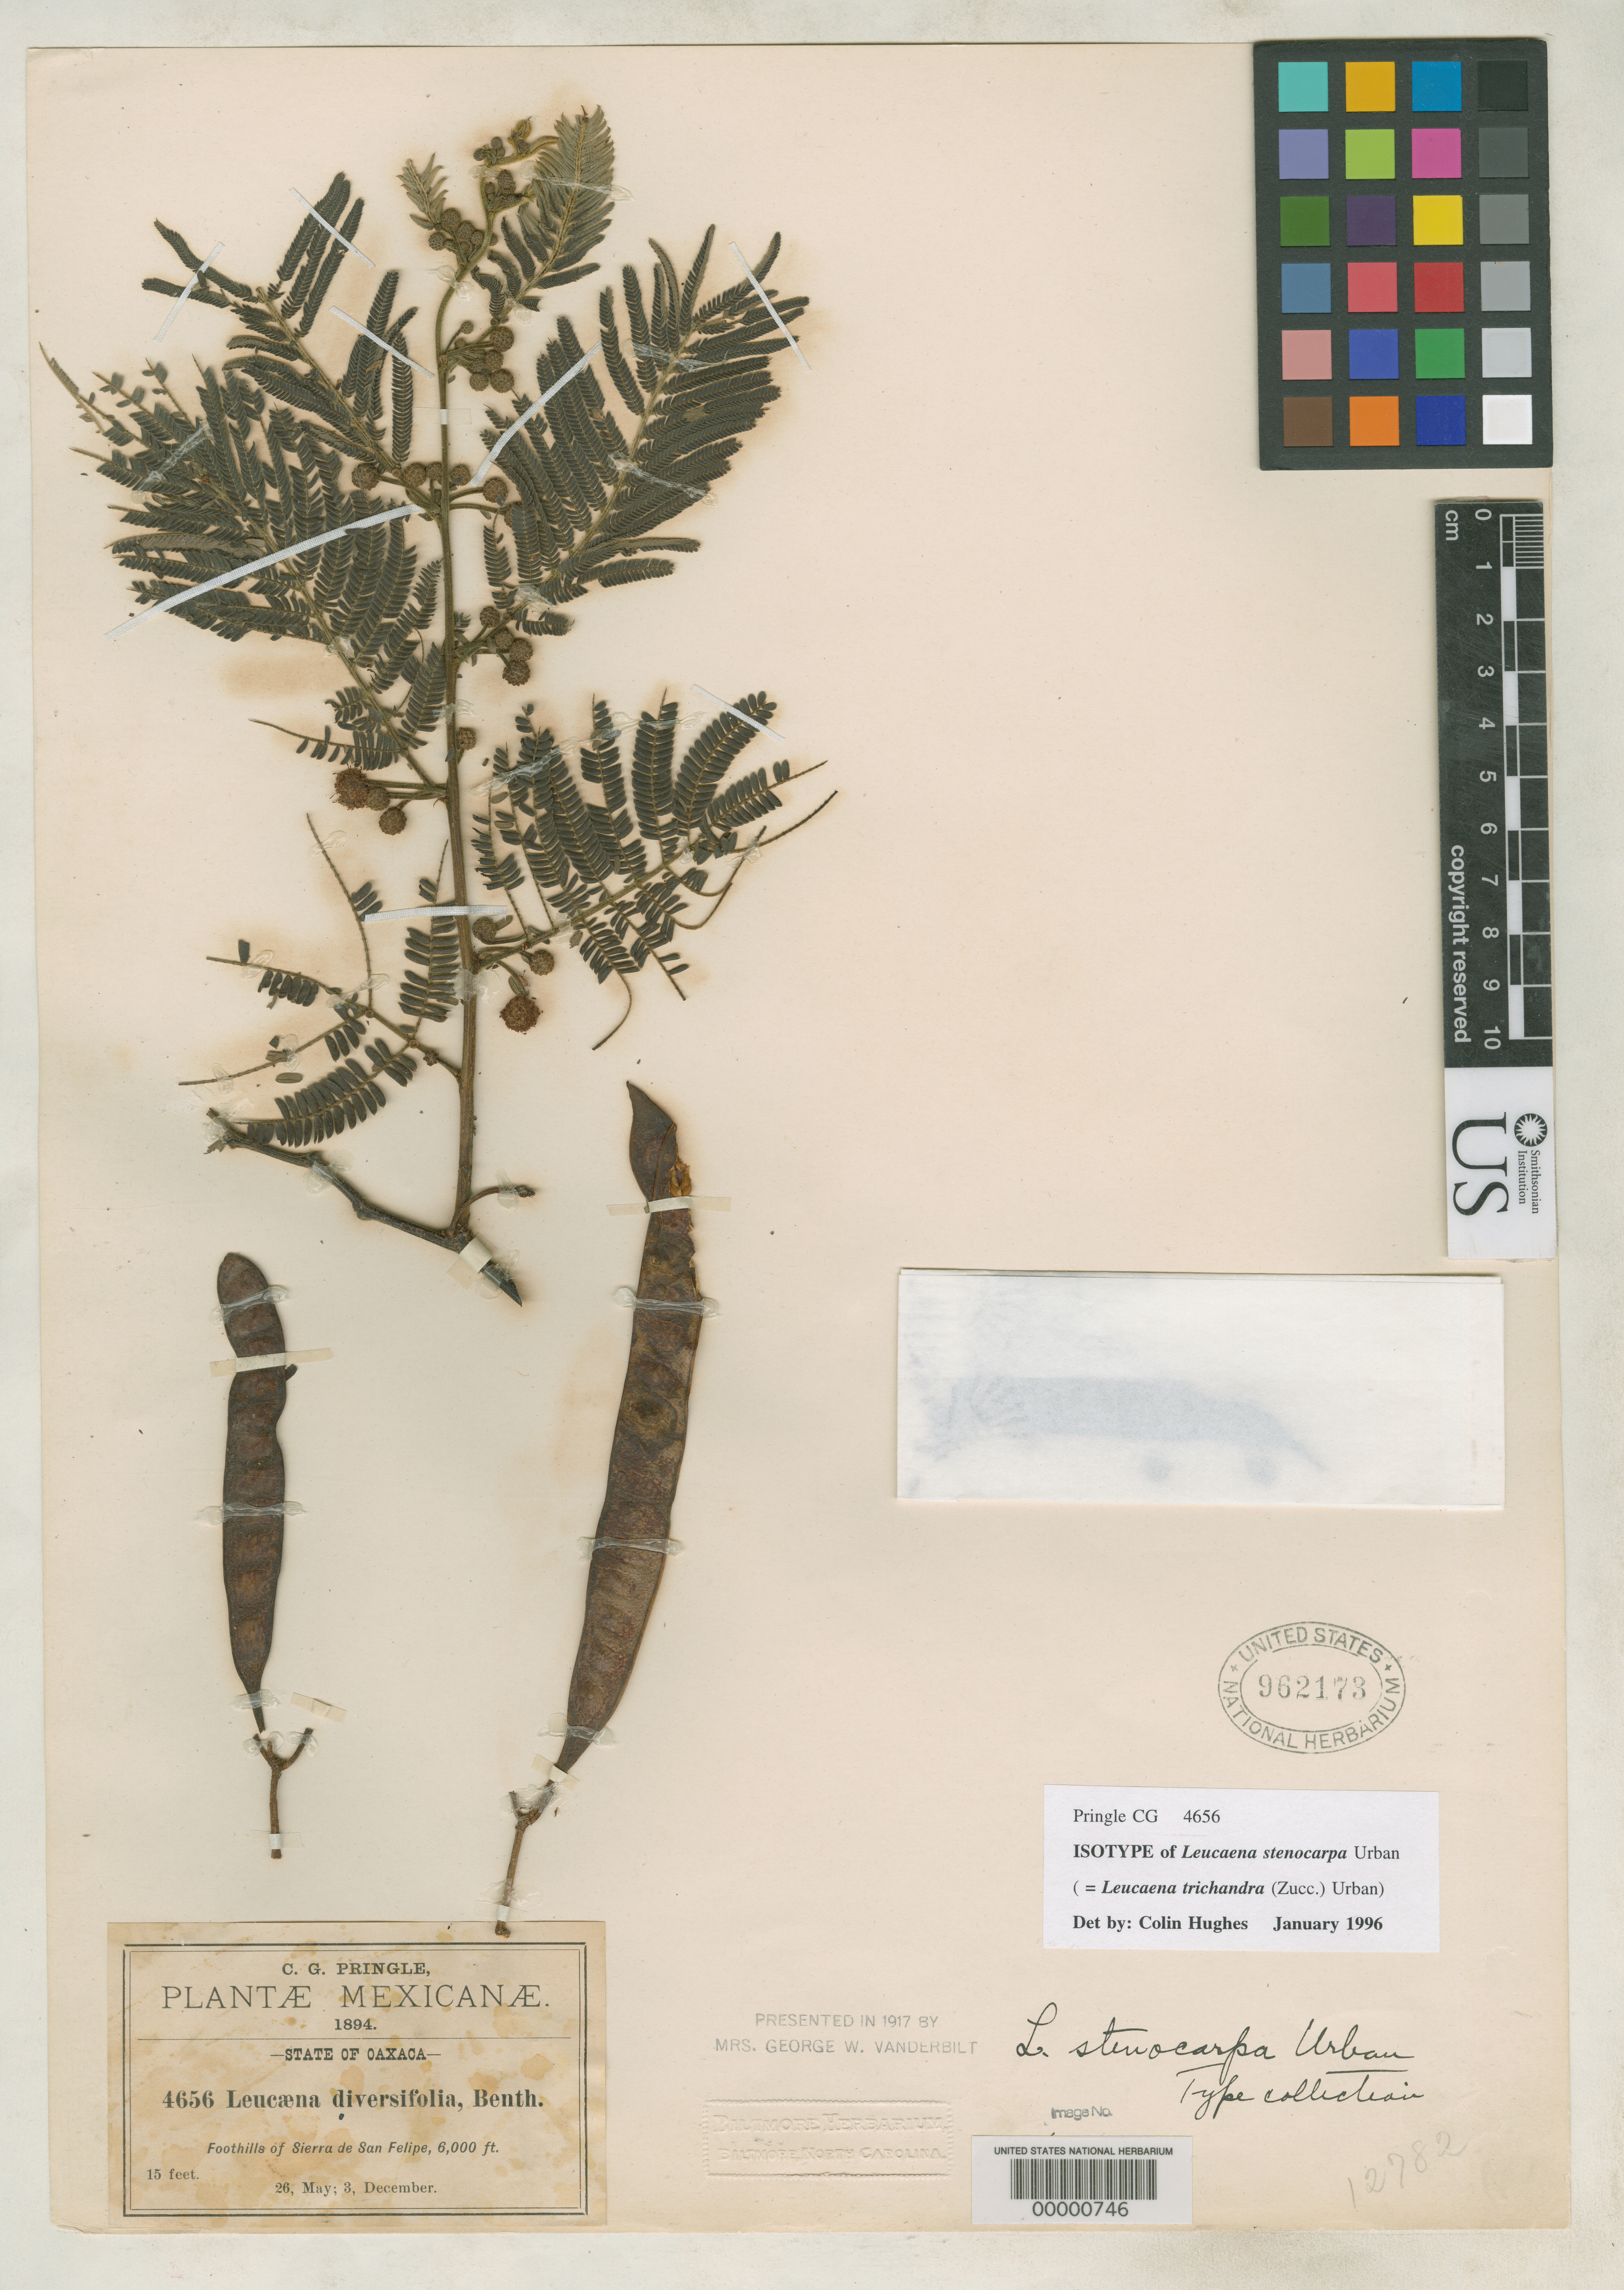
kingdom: Plantae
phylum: Tracheophyta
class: Magnoliopsida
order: Fabales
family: Fabaceae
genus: Leucaena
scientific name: Leucaena stenocarpa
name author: Urb.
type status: Syntype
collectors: C. G. Pringle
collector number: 4656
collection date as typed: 26 May 1894 and 03 Dec 1894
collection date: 1894-05-26,1894-12-03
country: Mexico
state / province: Oaxaca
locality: Foothills of Sierra de San Felipe.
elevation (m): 2000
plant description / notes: Specimen mounted with syntypes collected on 2 separate dates (flowering & fruiting); protologue does not cite date but describes both flowering & fruiting elements. Lectotypified by Zárate Pedroche (1994), citing lectotype at MEXU but without specifying which element is the lectotype.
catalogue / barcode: US 962173